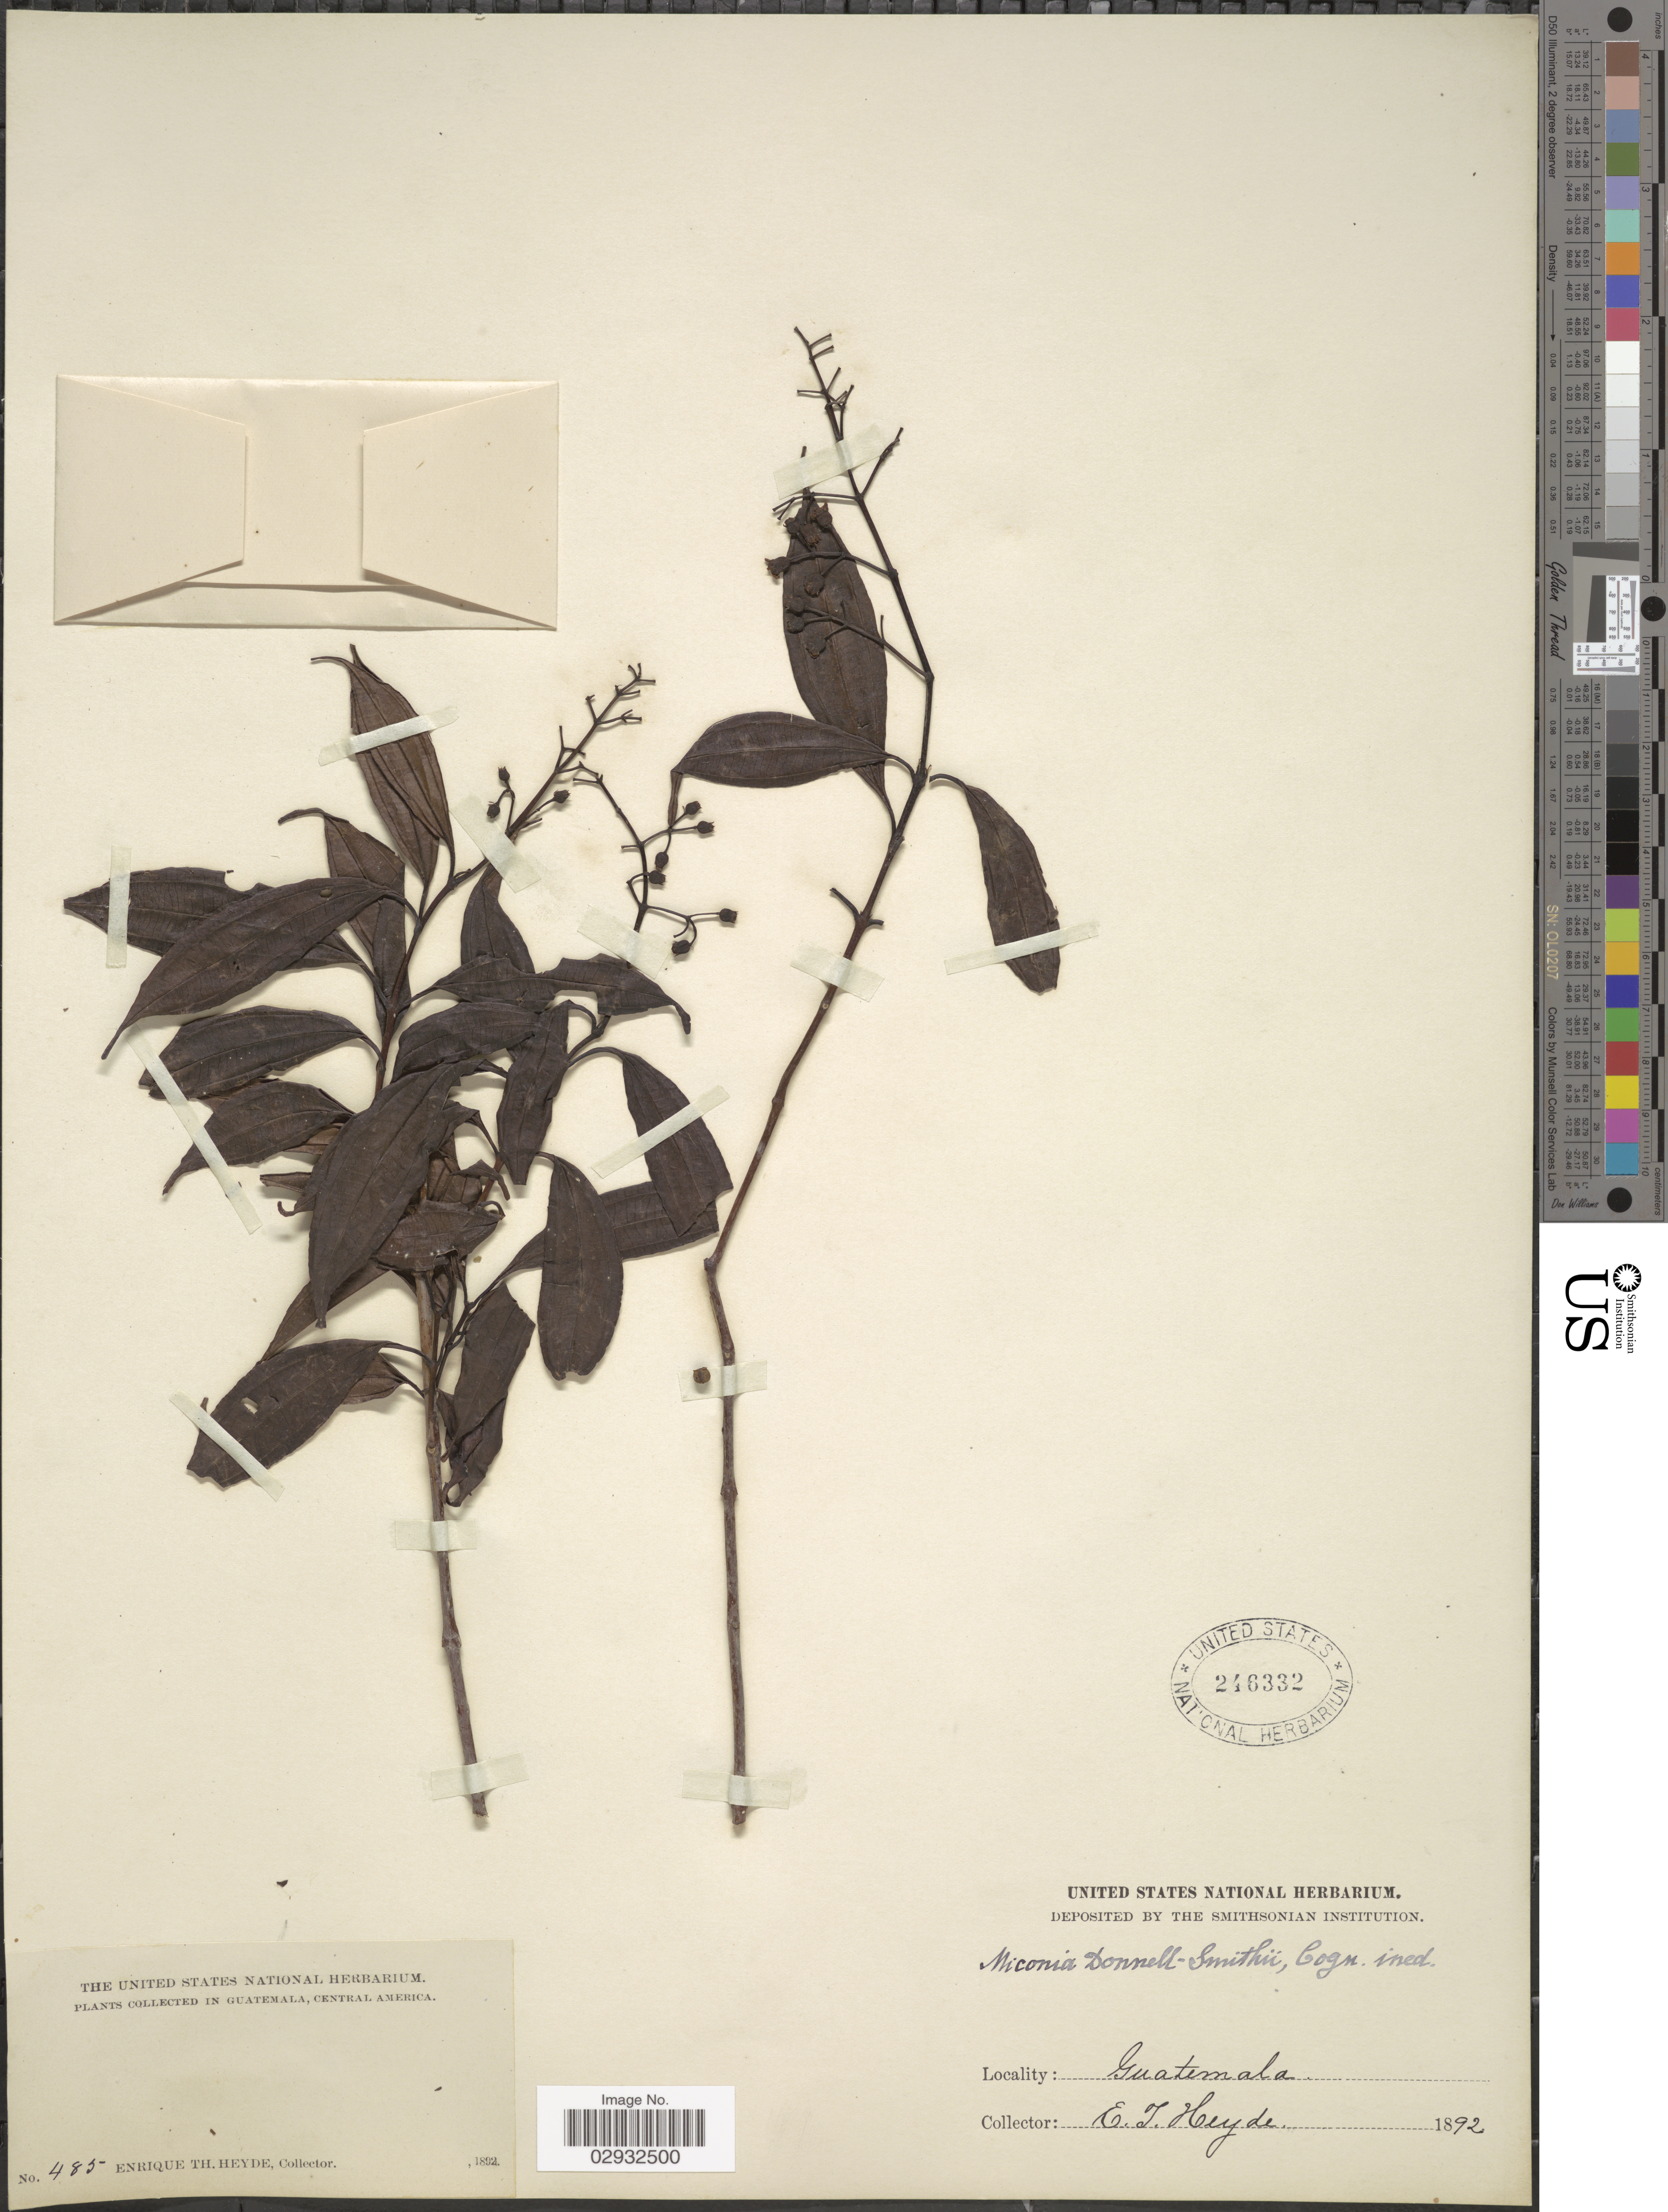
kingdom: Plantae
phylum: Tracheophyta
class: Magnoliopsida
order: Myrtales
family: Melastomataceae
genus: Miconia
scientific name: Miconia donnell-smithii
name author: Cogn.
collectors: E. T. Heyde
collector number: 485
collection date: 1892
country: Guatemala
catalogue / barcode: US 246332